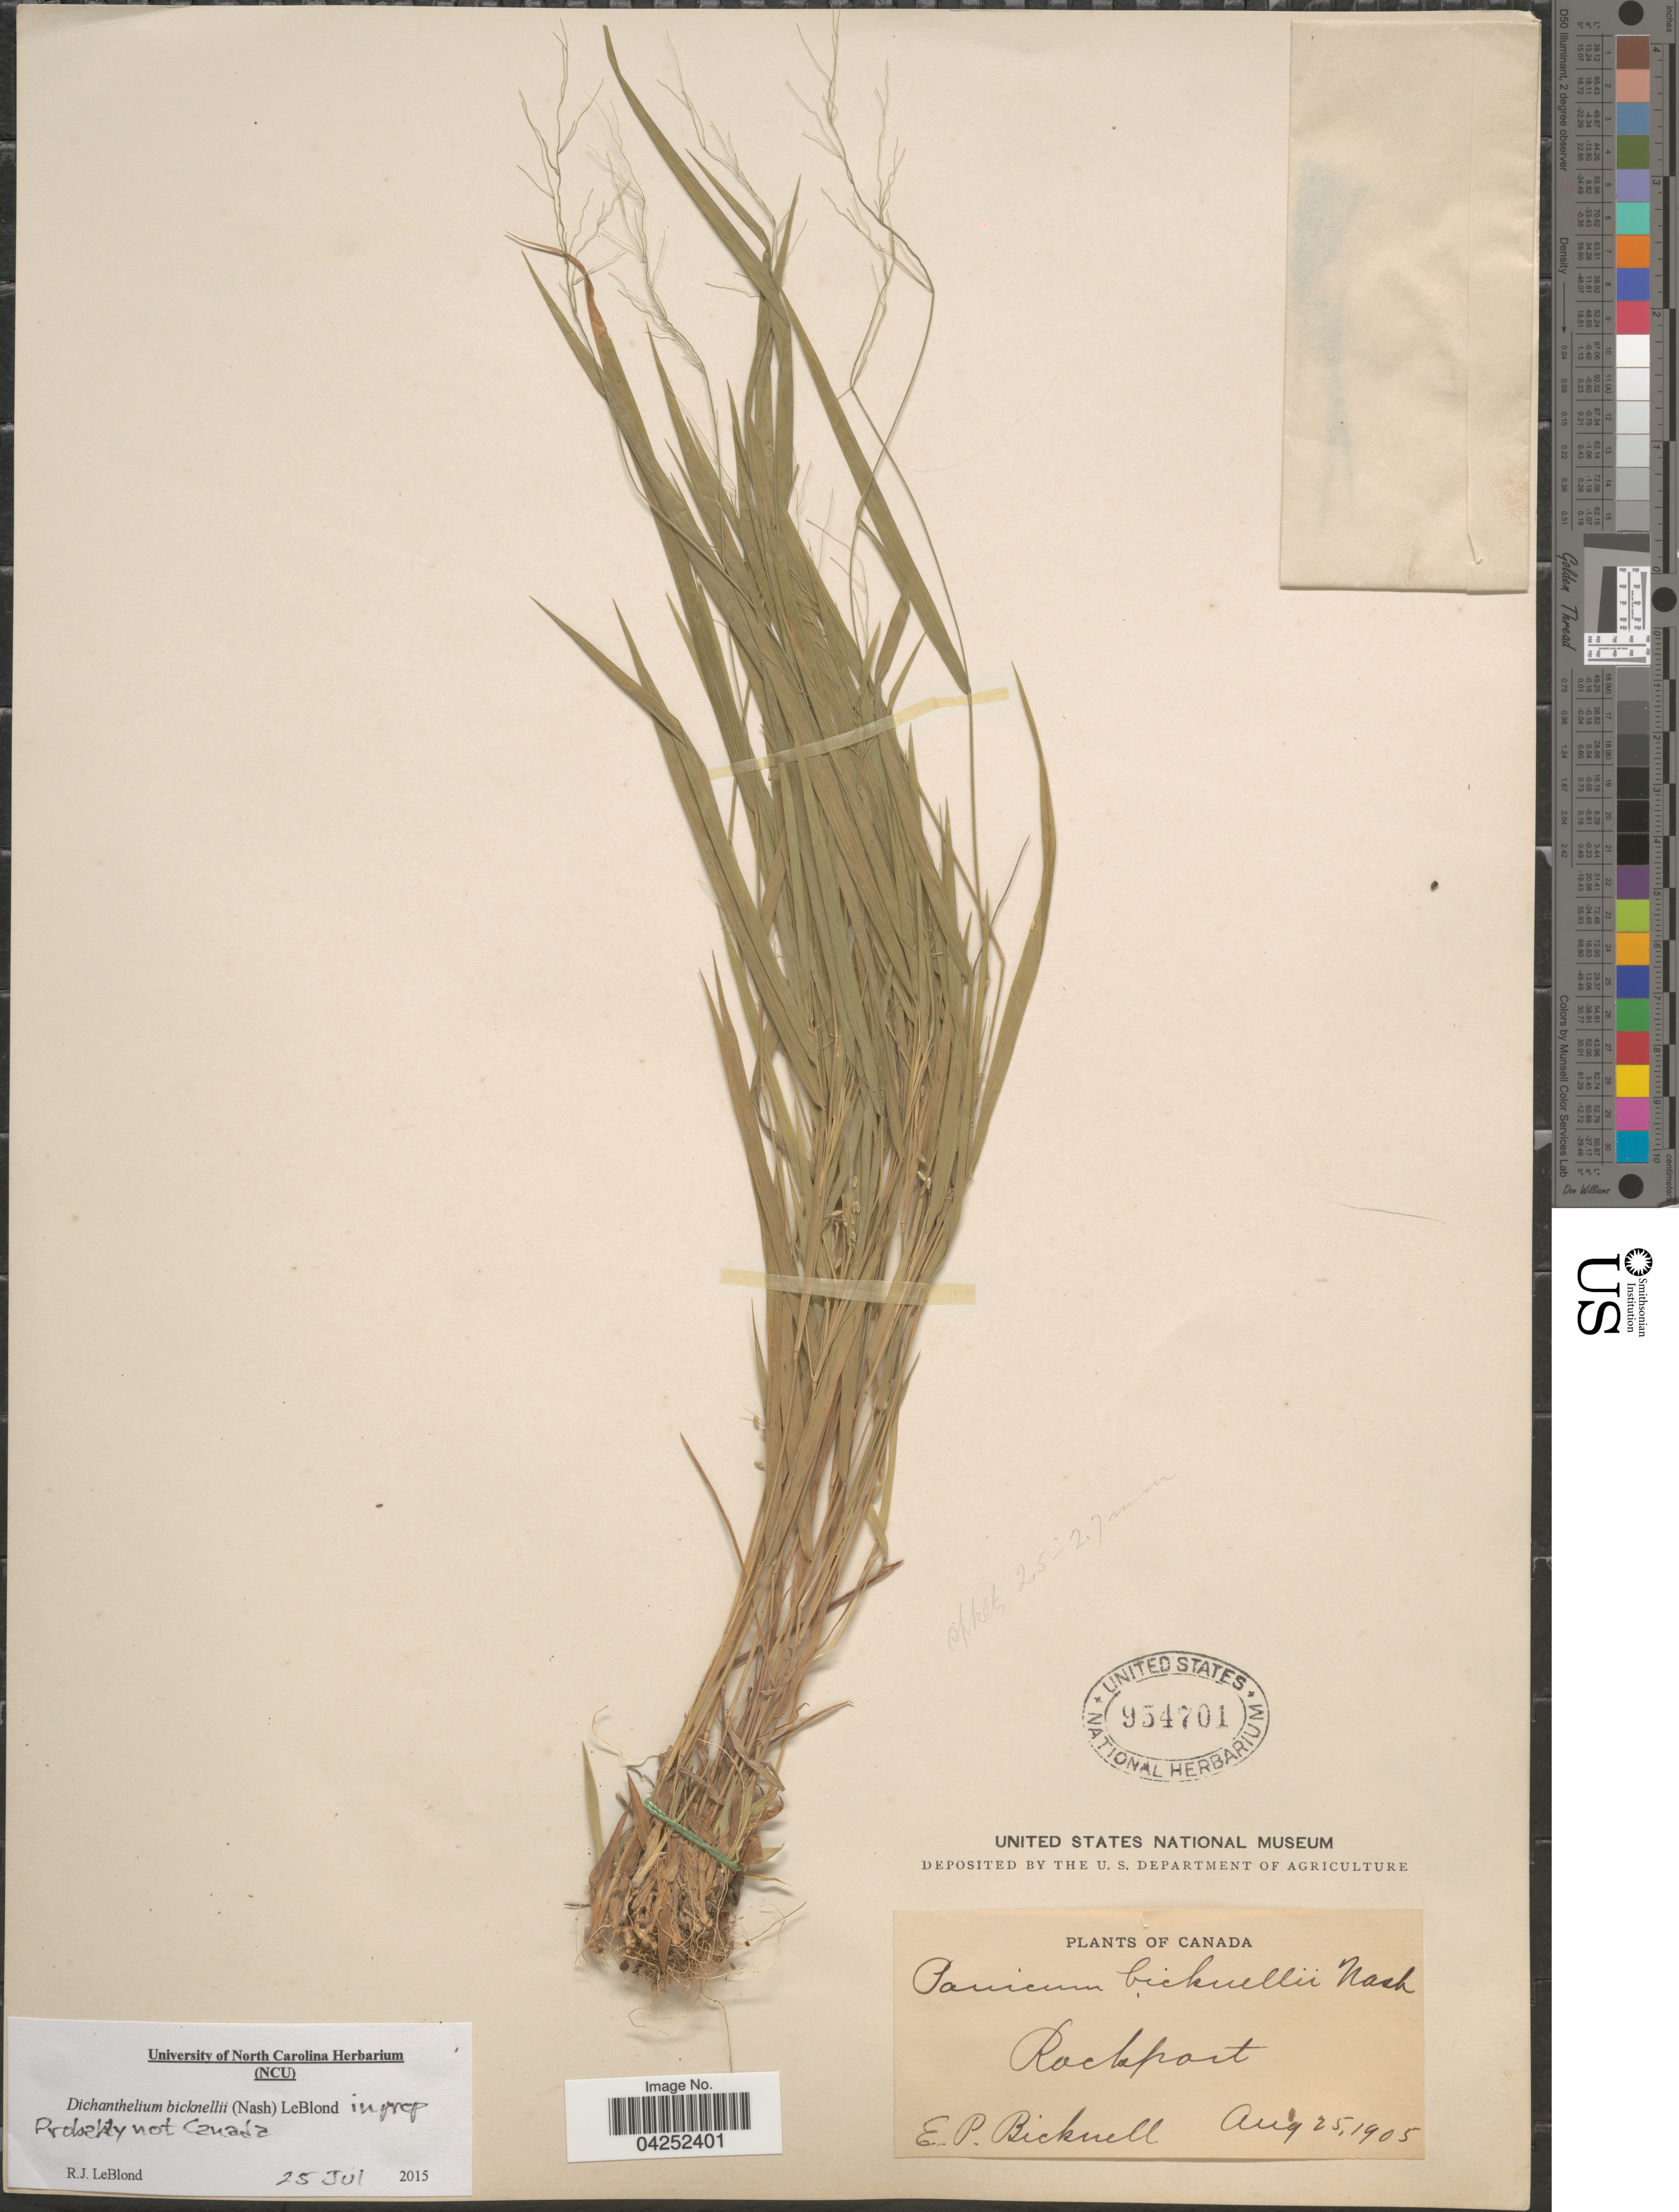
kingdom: Plantae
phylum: Tracheophyta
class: Liliopsida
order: Poales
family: Poaceae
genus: Dichanthelium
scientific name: Dichanthelium bicknellii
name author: (Nash) LeBlond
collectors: E. P. Bicknell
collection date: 1905-08-25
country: Canada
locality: Rockport.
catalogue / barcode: US 954701